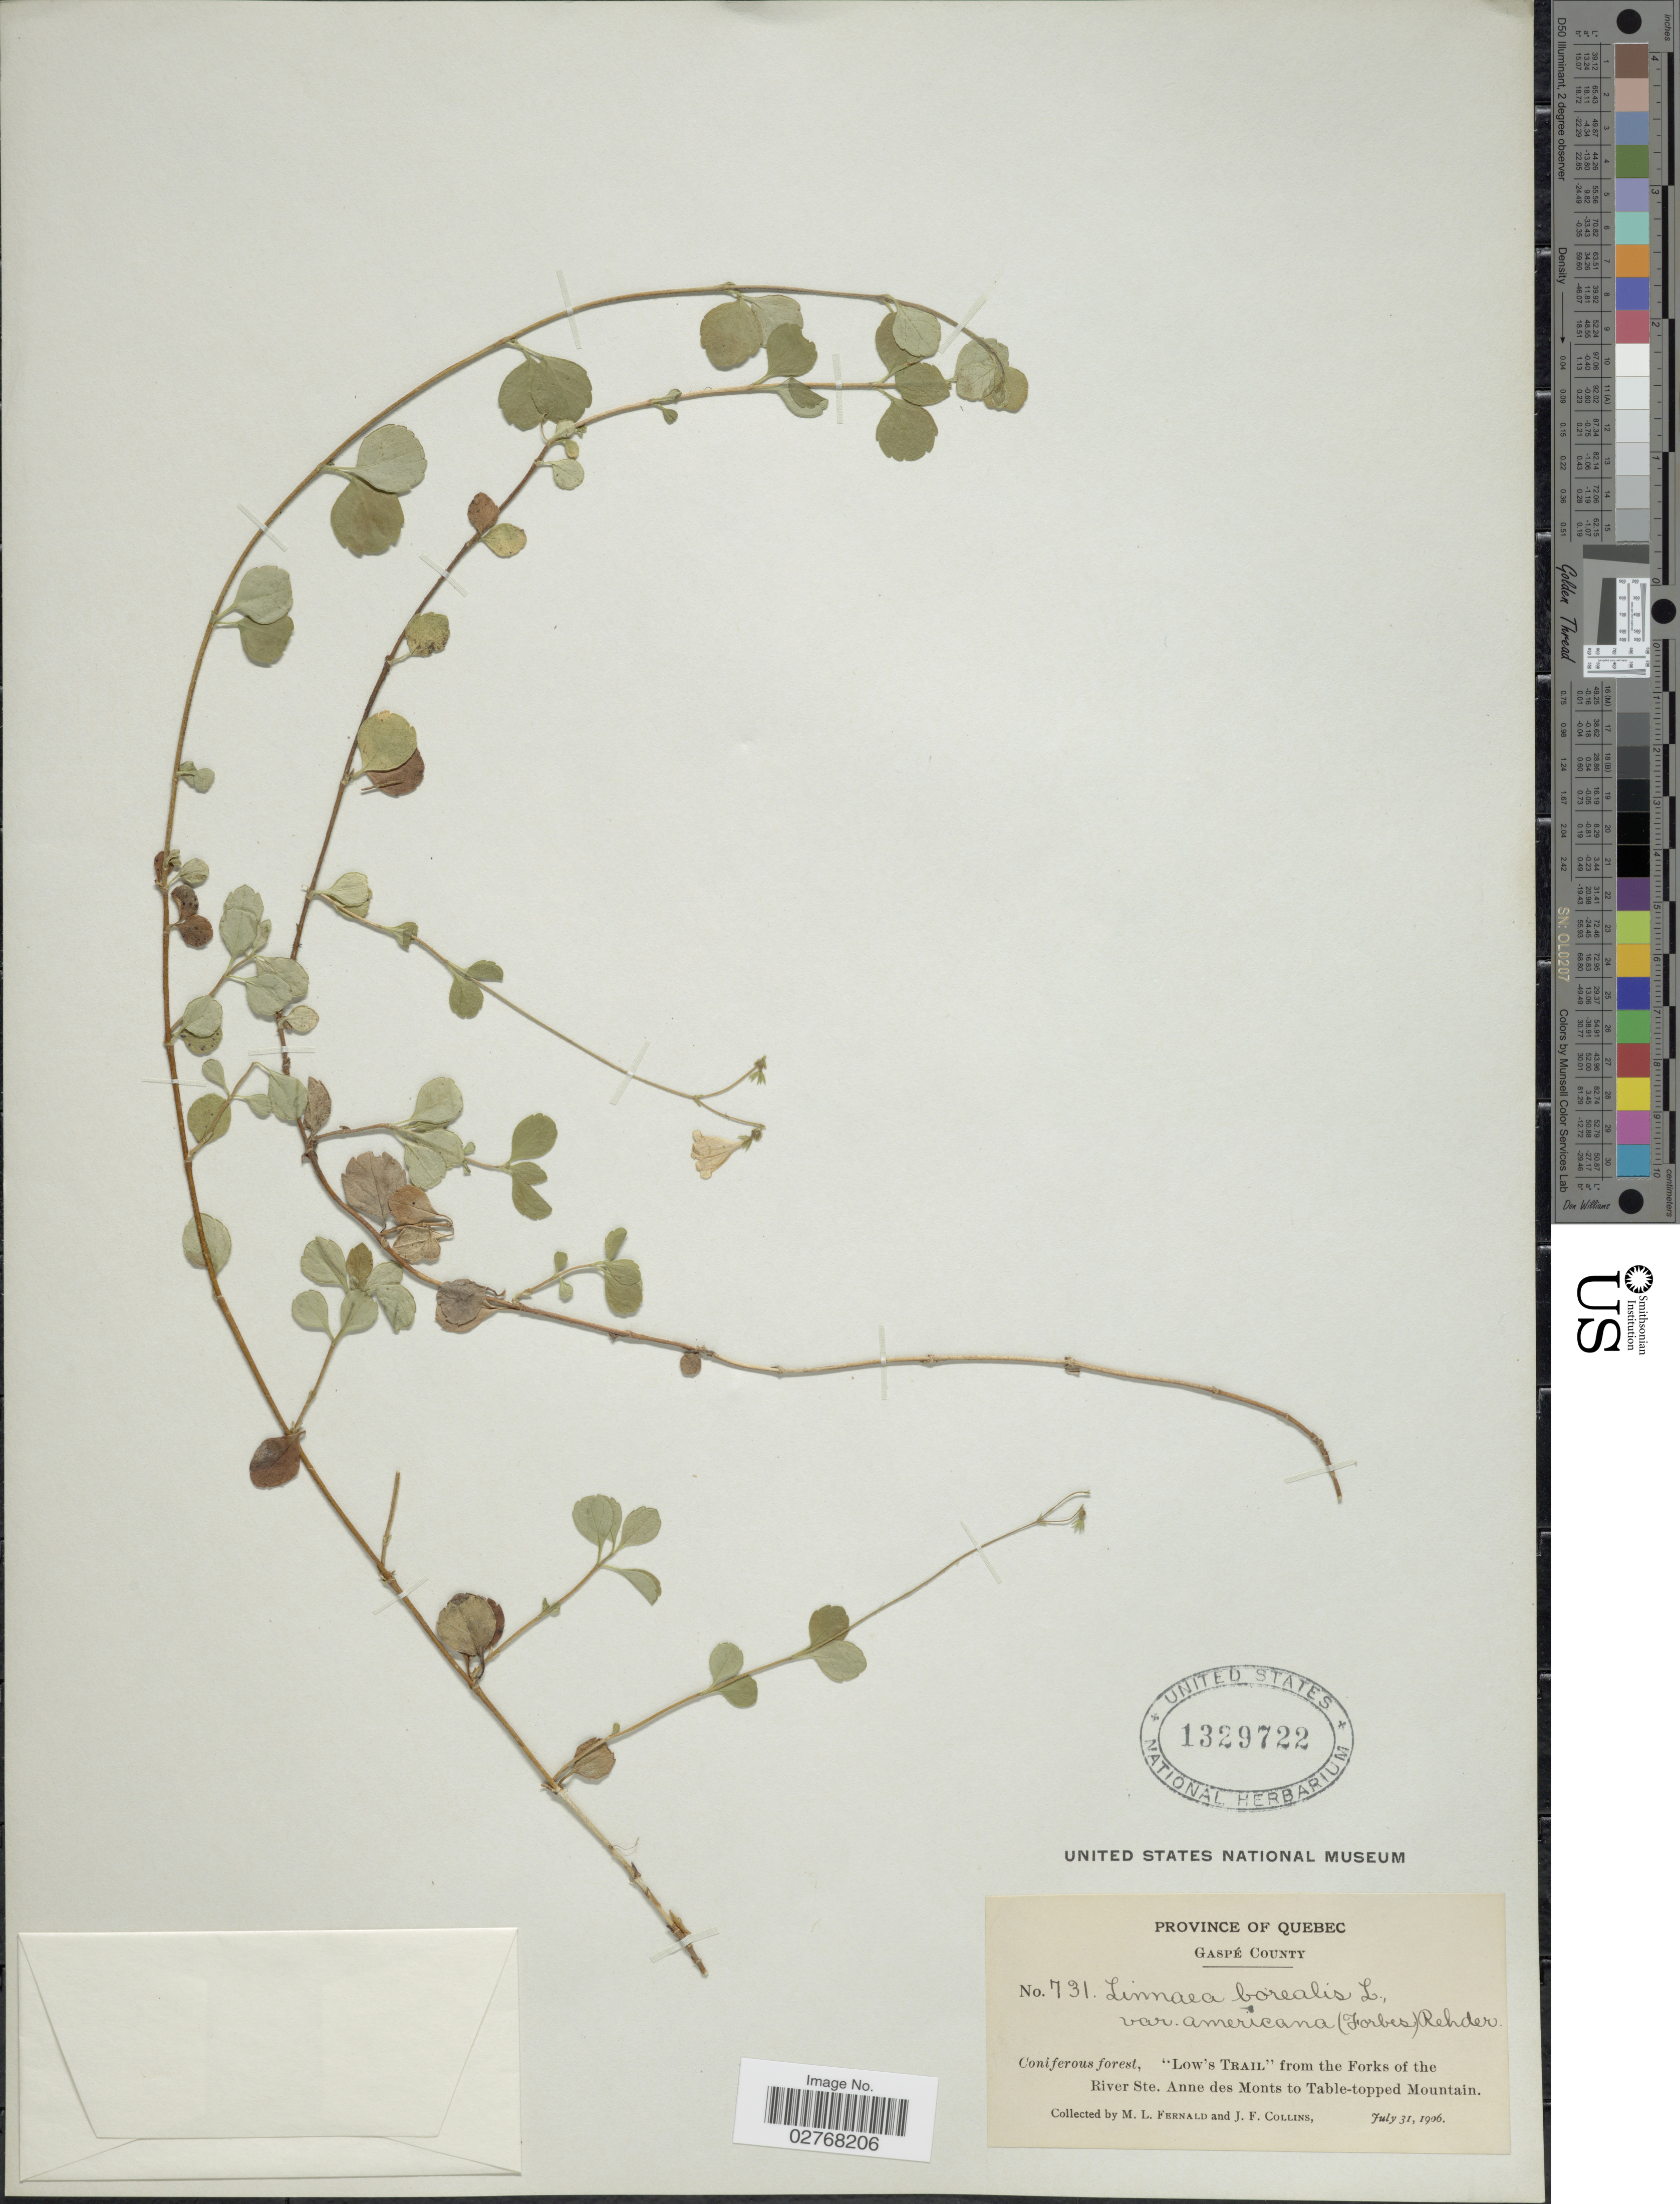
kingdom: Plantae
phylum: Tracheophyta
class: Magnoliopsida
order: Dipsacales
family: Caprifoliaceae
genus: Linnaea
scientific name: Linnaea borealis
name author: L.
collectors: M. L. Fernald & J. Collins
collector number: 731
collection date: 1906-07-31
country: Canada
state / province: Quebec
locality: Gaspé County. "Low's Trail" from the Forks of the River Ste. Anne des Monts to Table-topped Mountain.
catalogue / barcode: US 1329722